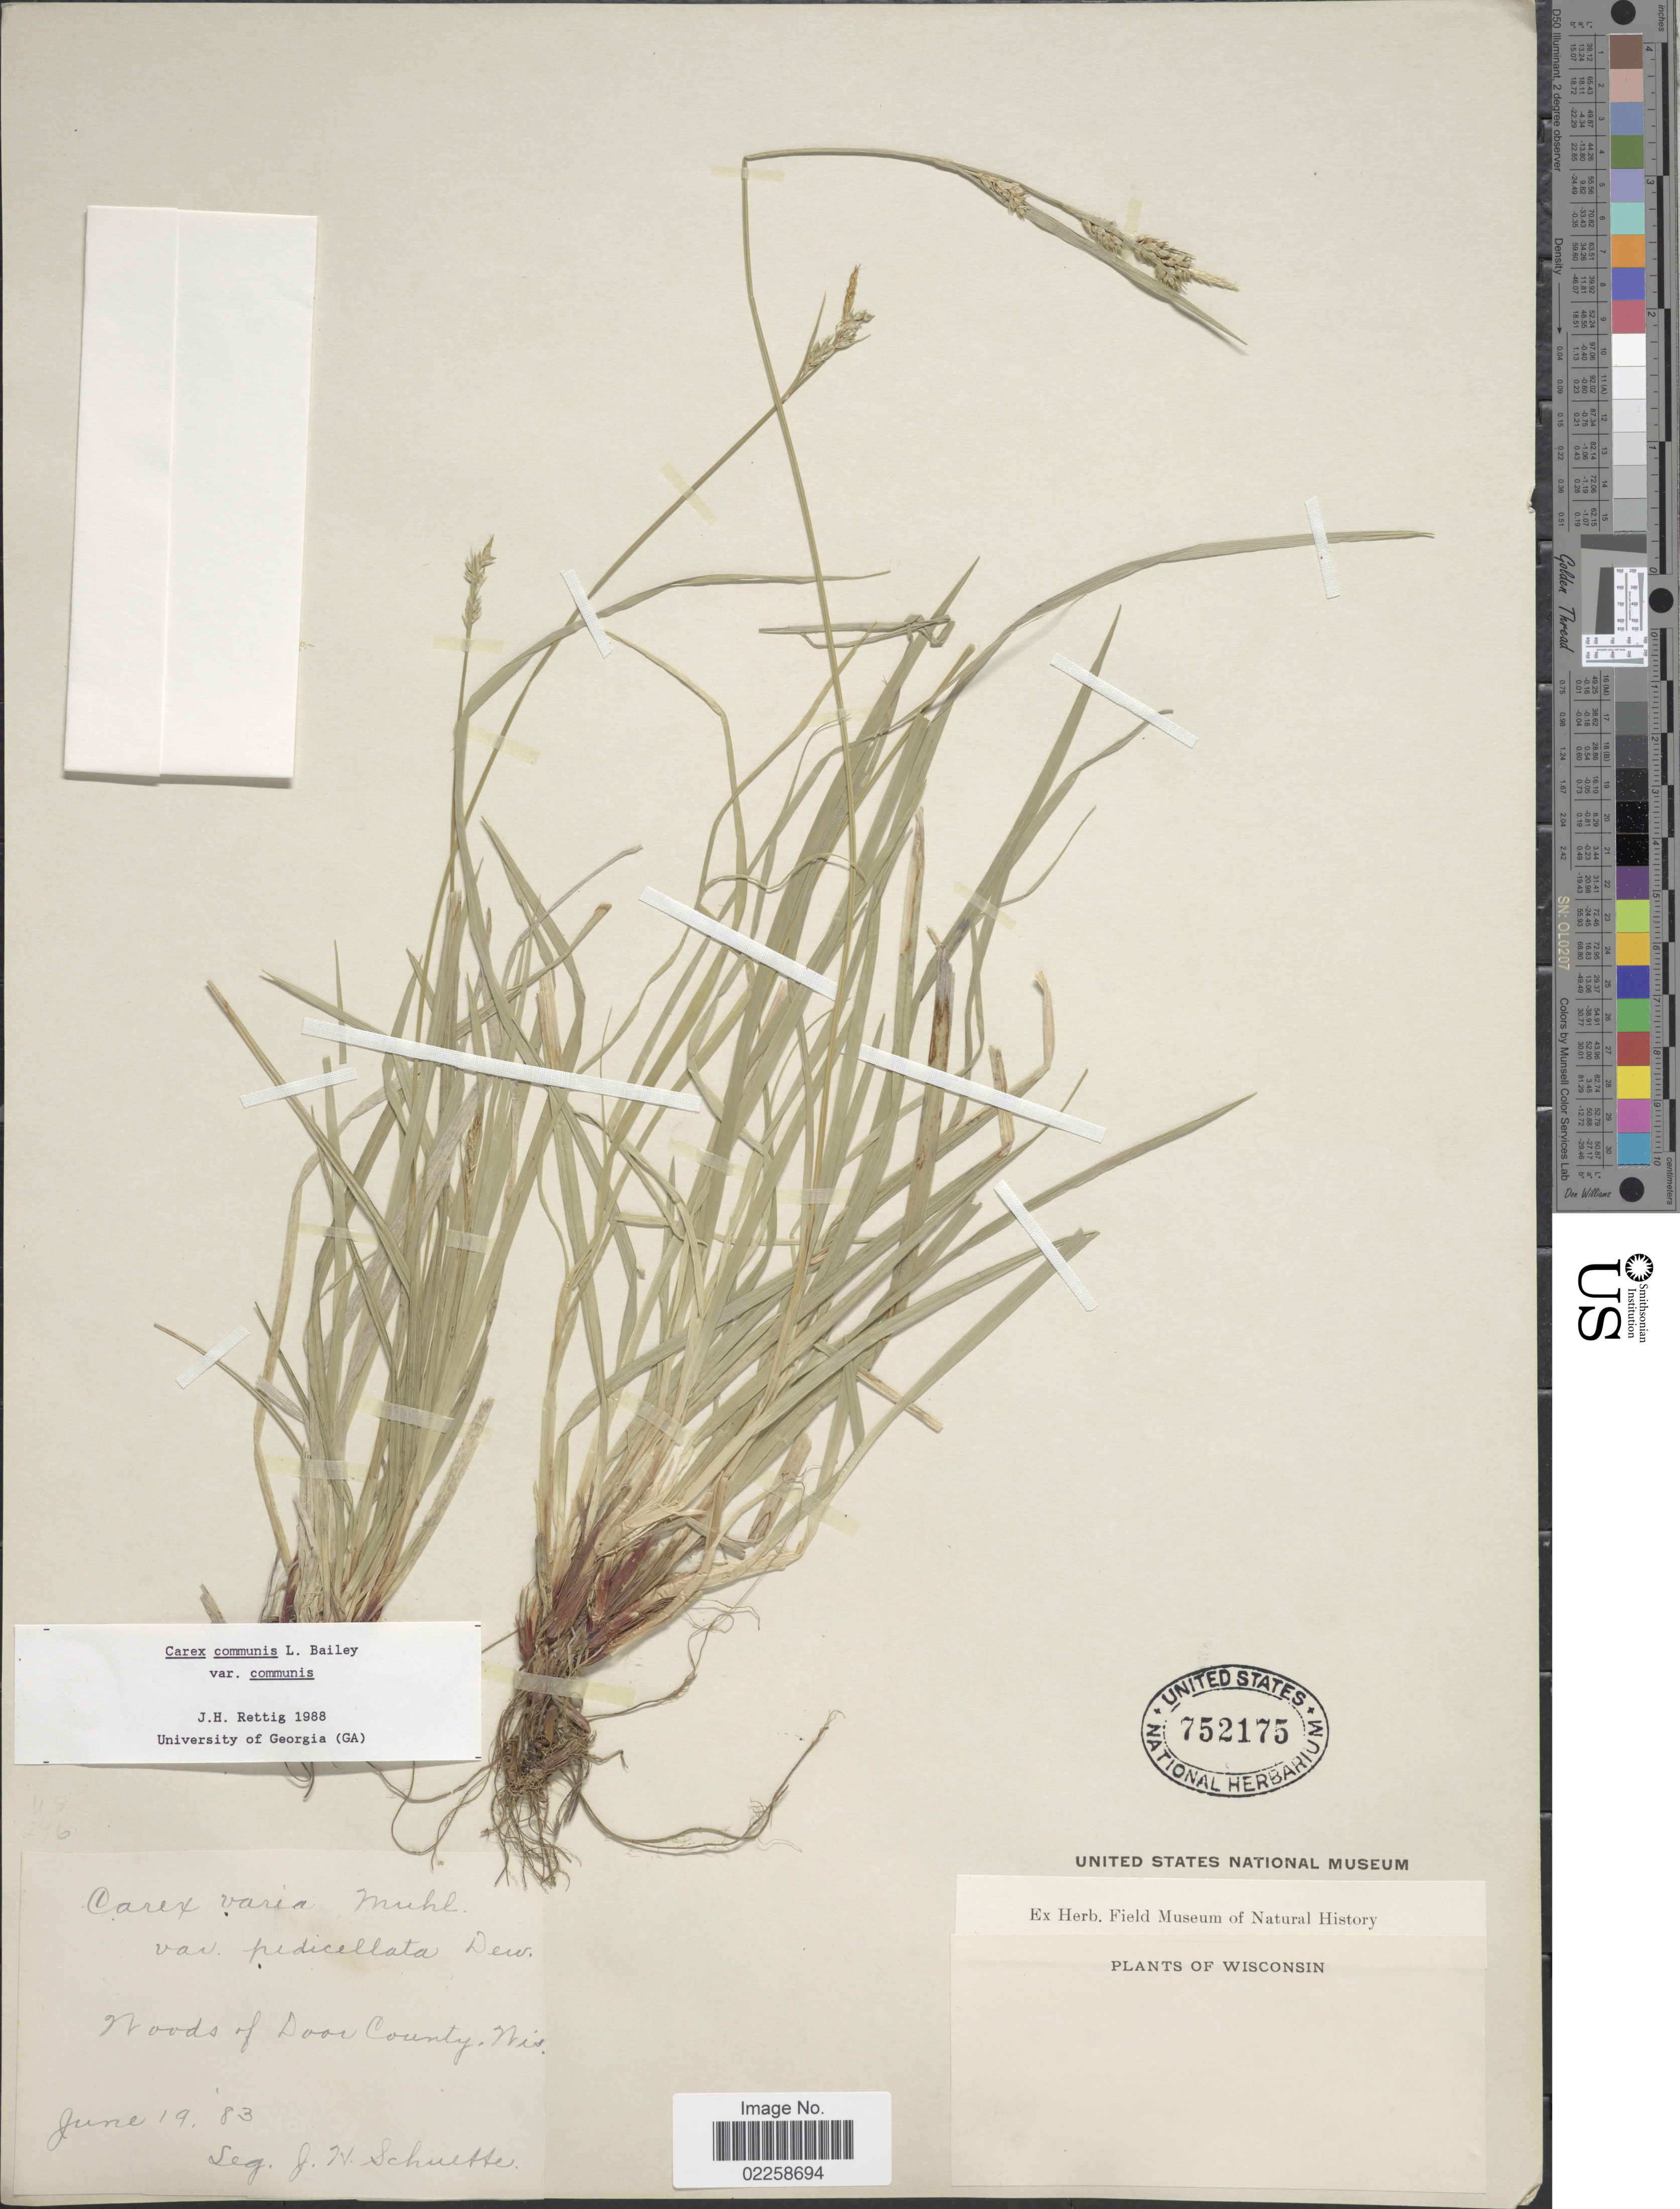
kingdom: Plantae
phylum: Tracheophyta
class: Liliopsida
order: Poales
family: Cyperaceae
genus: Carex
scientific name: Carex communis var. communis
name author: L.H. Bailey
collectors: J. H. Schuette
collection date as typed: Transcribed d/m/y: 19/6/83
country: United States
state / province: Wisconsin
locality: Woods of Door County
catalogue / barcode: US 752175